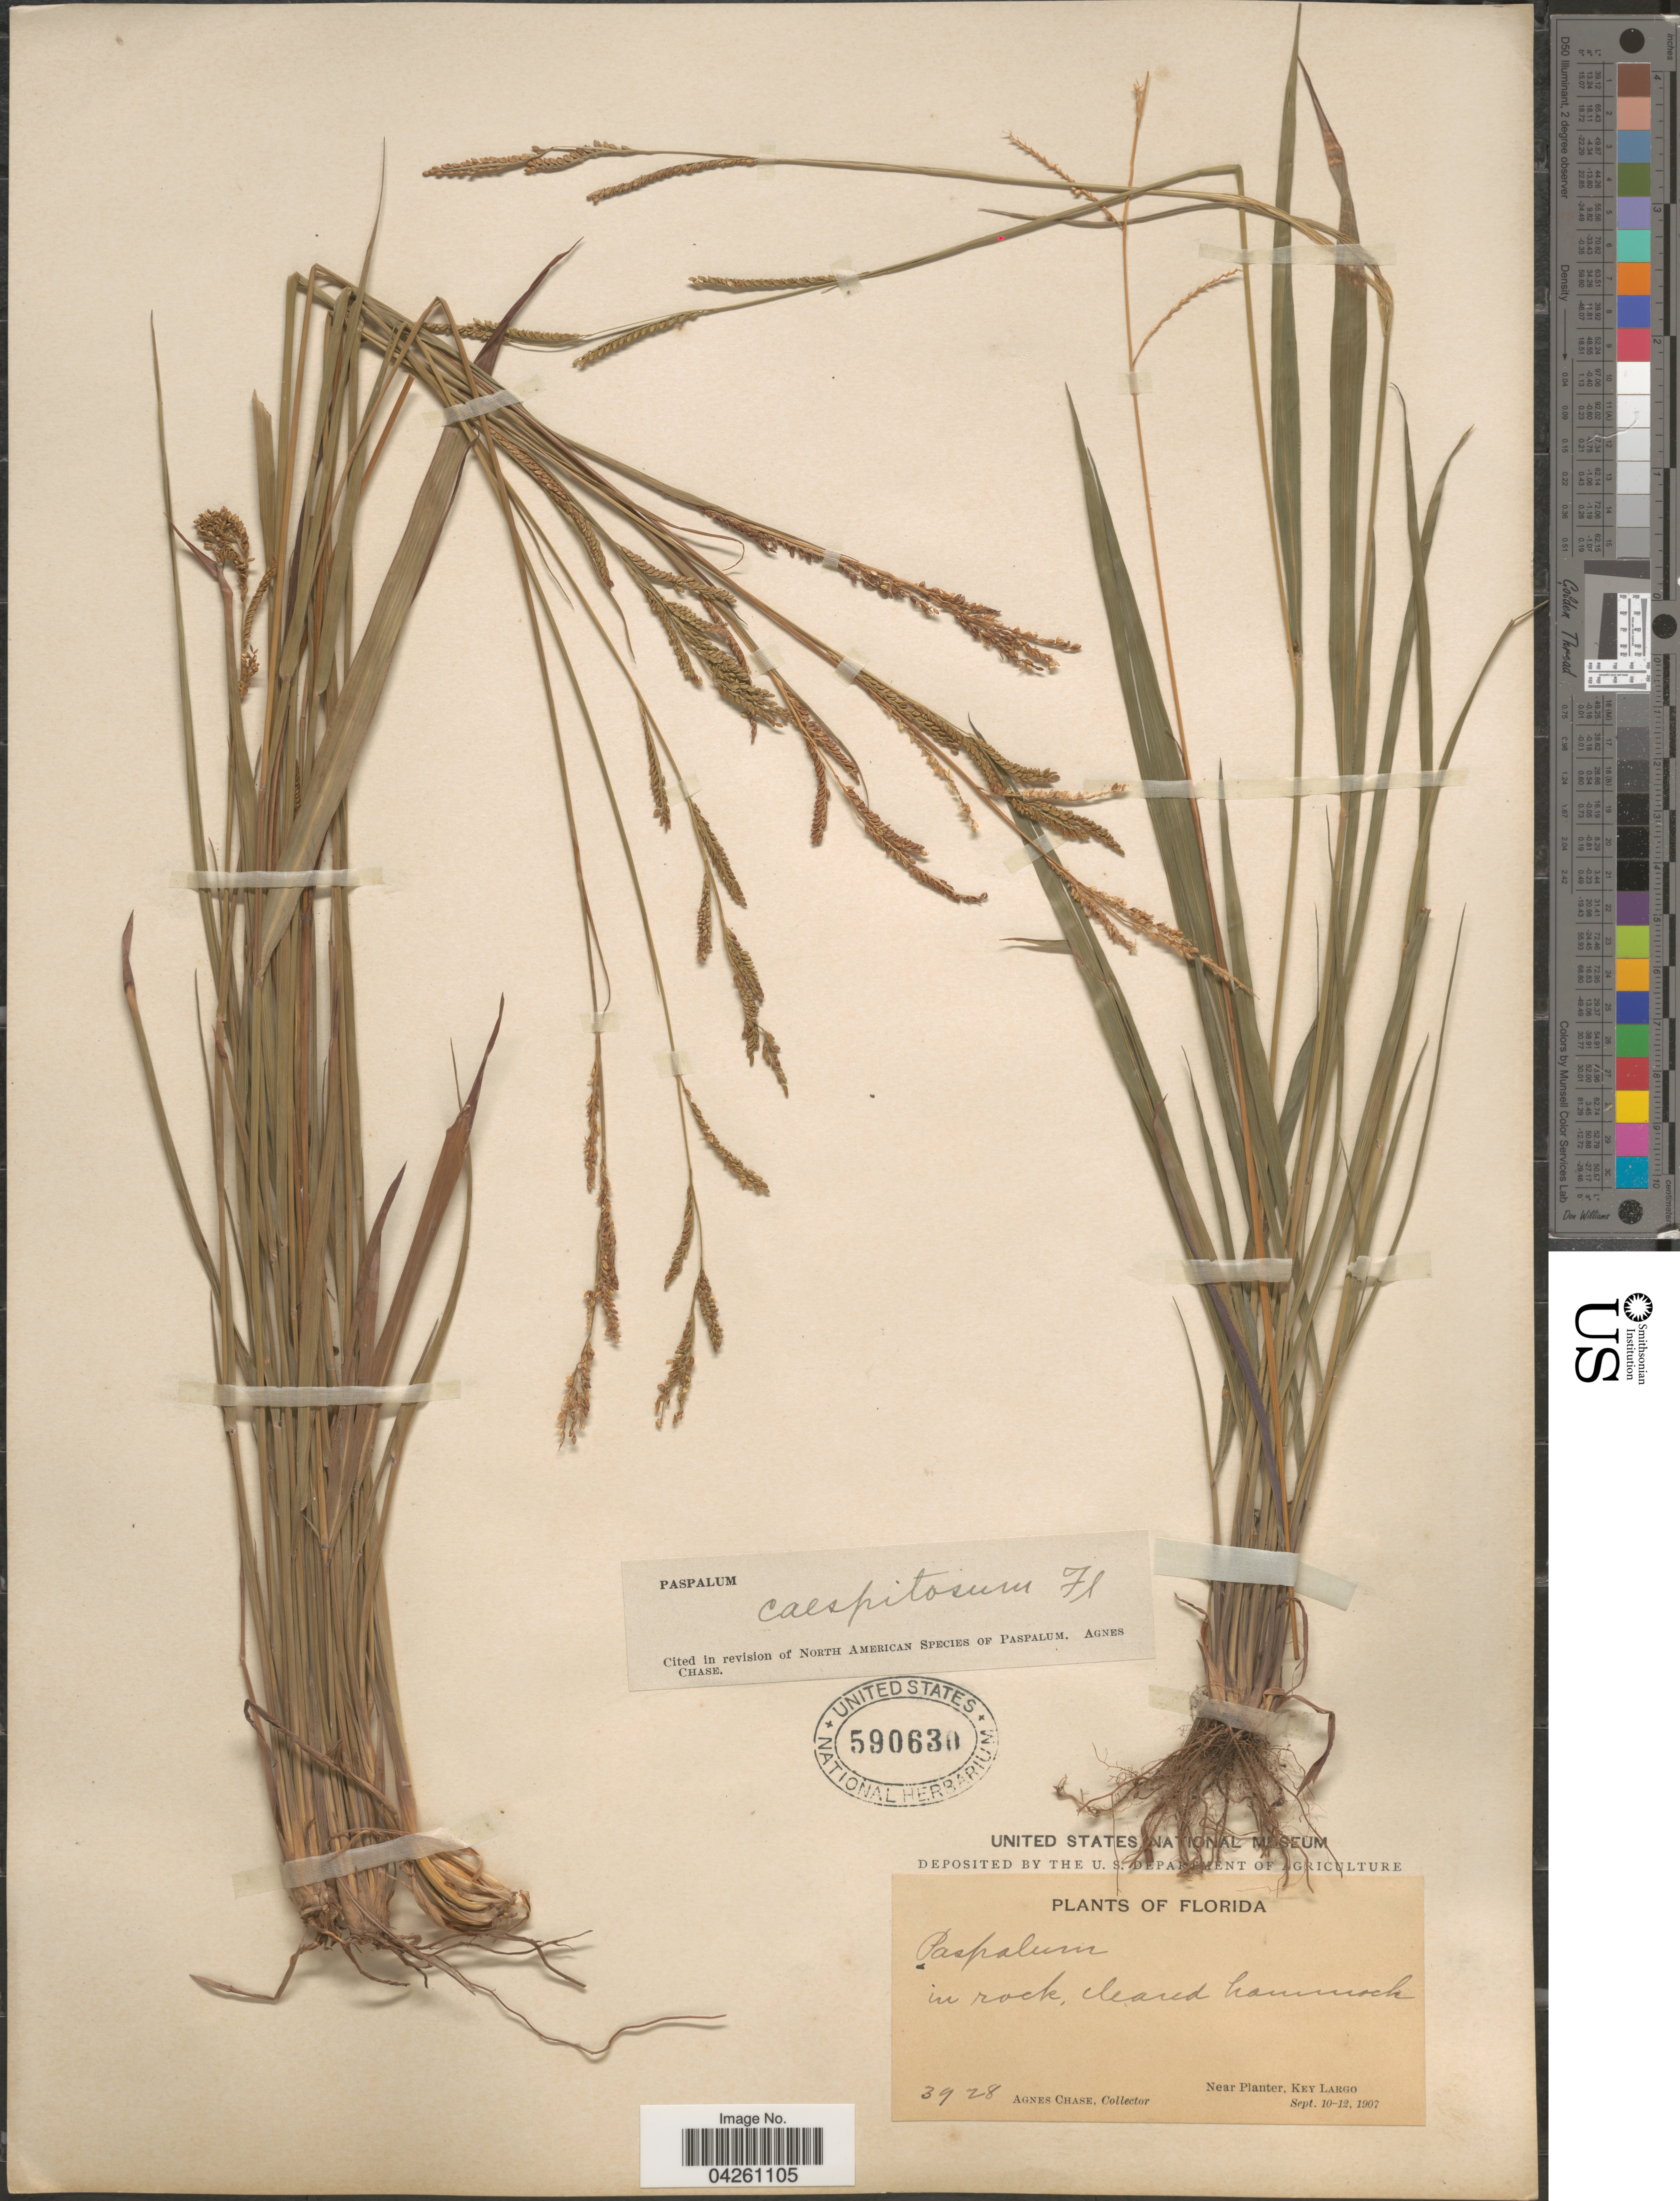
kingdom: Plantae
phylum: Tracheophyta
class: Liliopsida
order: Poales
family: Poaceae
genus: Paspalum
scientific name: Paspalum caespitosum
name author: Flüggé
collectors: A. Chase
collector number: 3928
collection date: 1907-09-10/1907-09-12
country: United States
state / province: Florida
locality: In rock, cleared hammock. Near Planter, Key Largo.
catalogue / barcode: US 590630